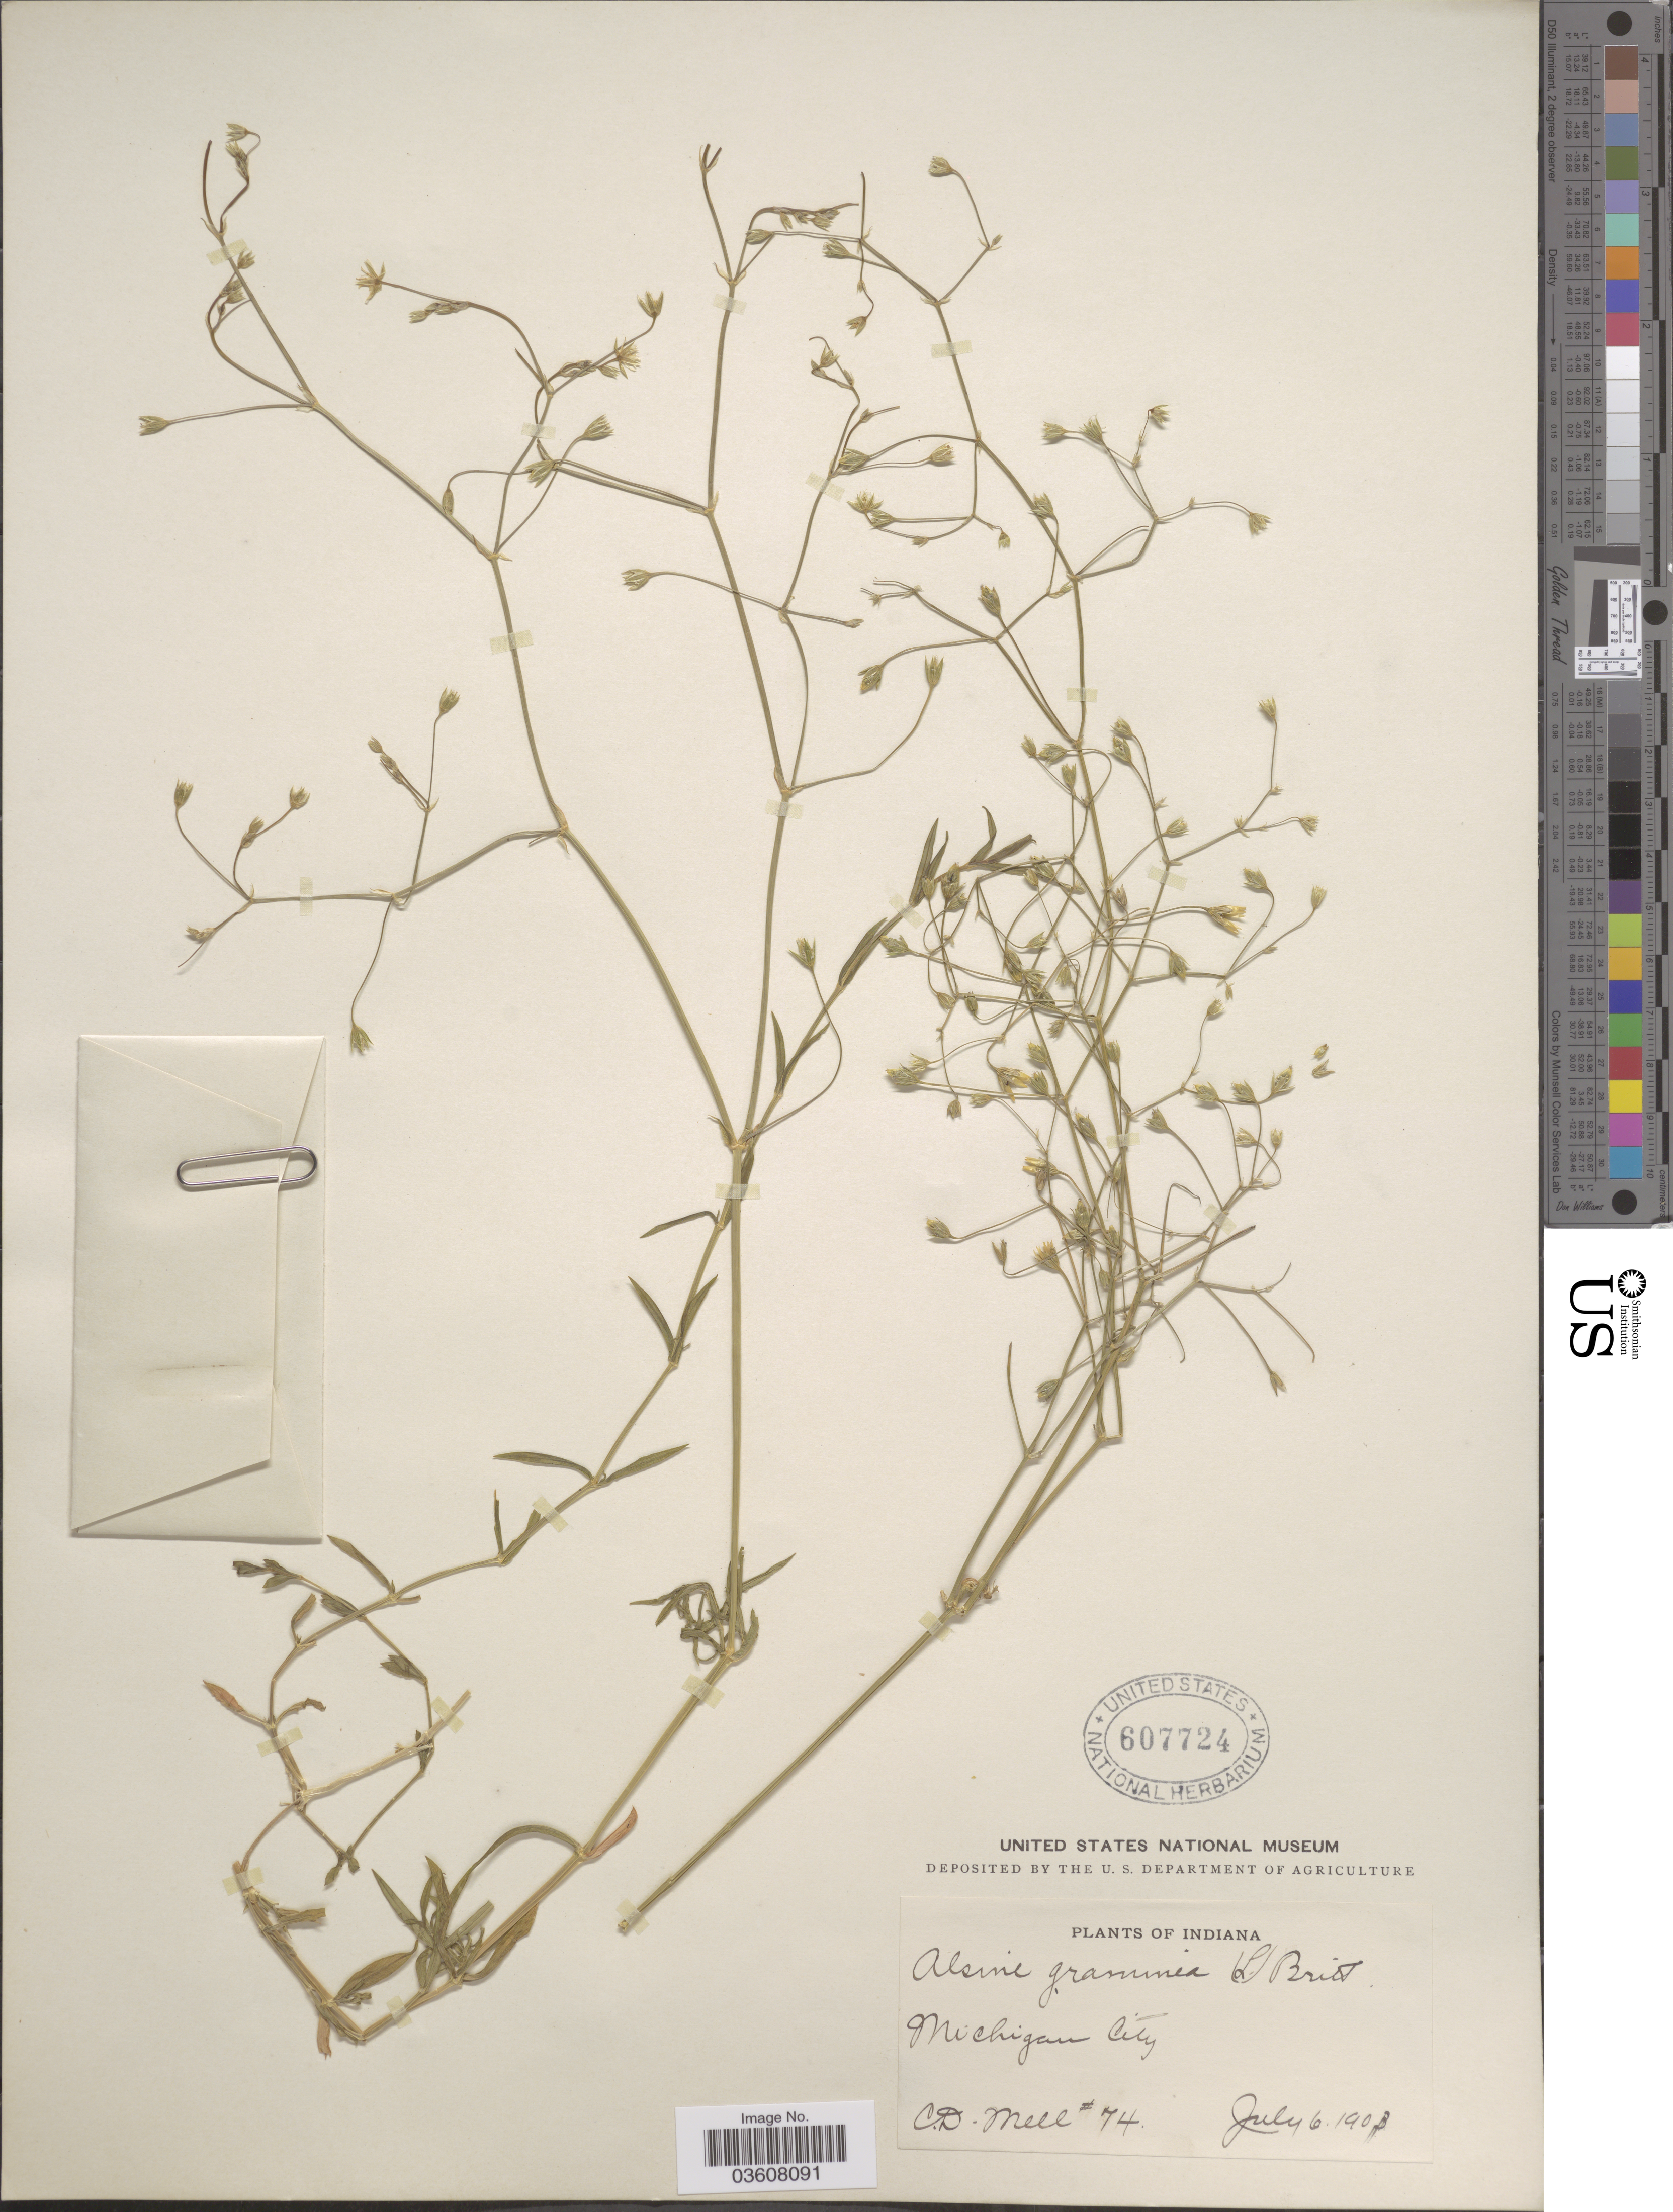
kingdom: Plantae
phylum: Tracheophyta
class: Magnoliopsida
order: Caryophyllales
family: Caryophyllaceae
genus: Stellaria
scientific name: Stellaria graminea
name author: L.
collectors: C. D. Mell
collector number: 74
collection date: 1903-07-06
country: United States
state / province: Indiana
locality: Michigan City.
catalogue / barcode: US 607724